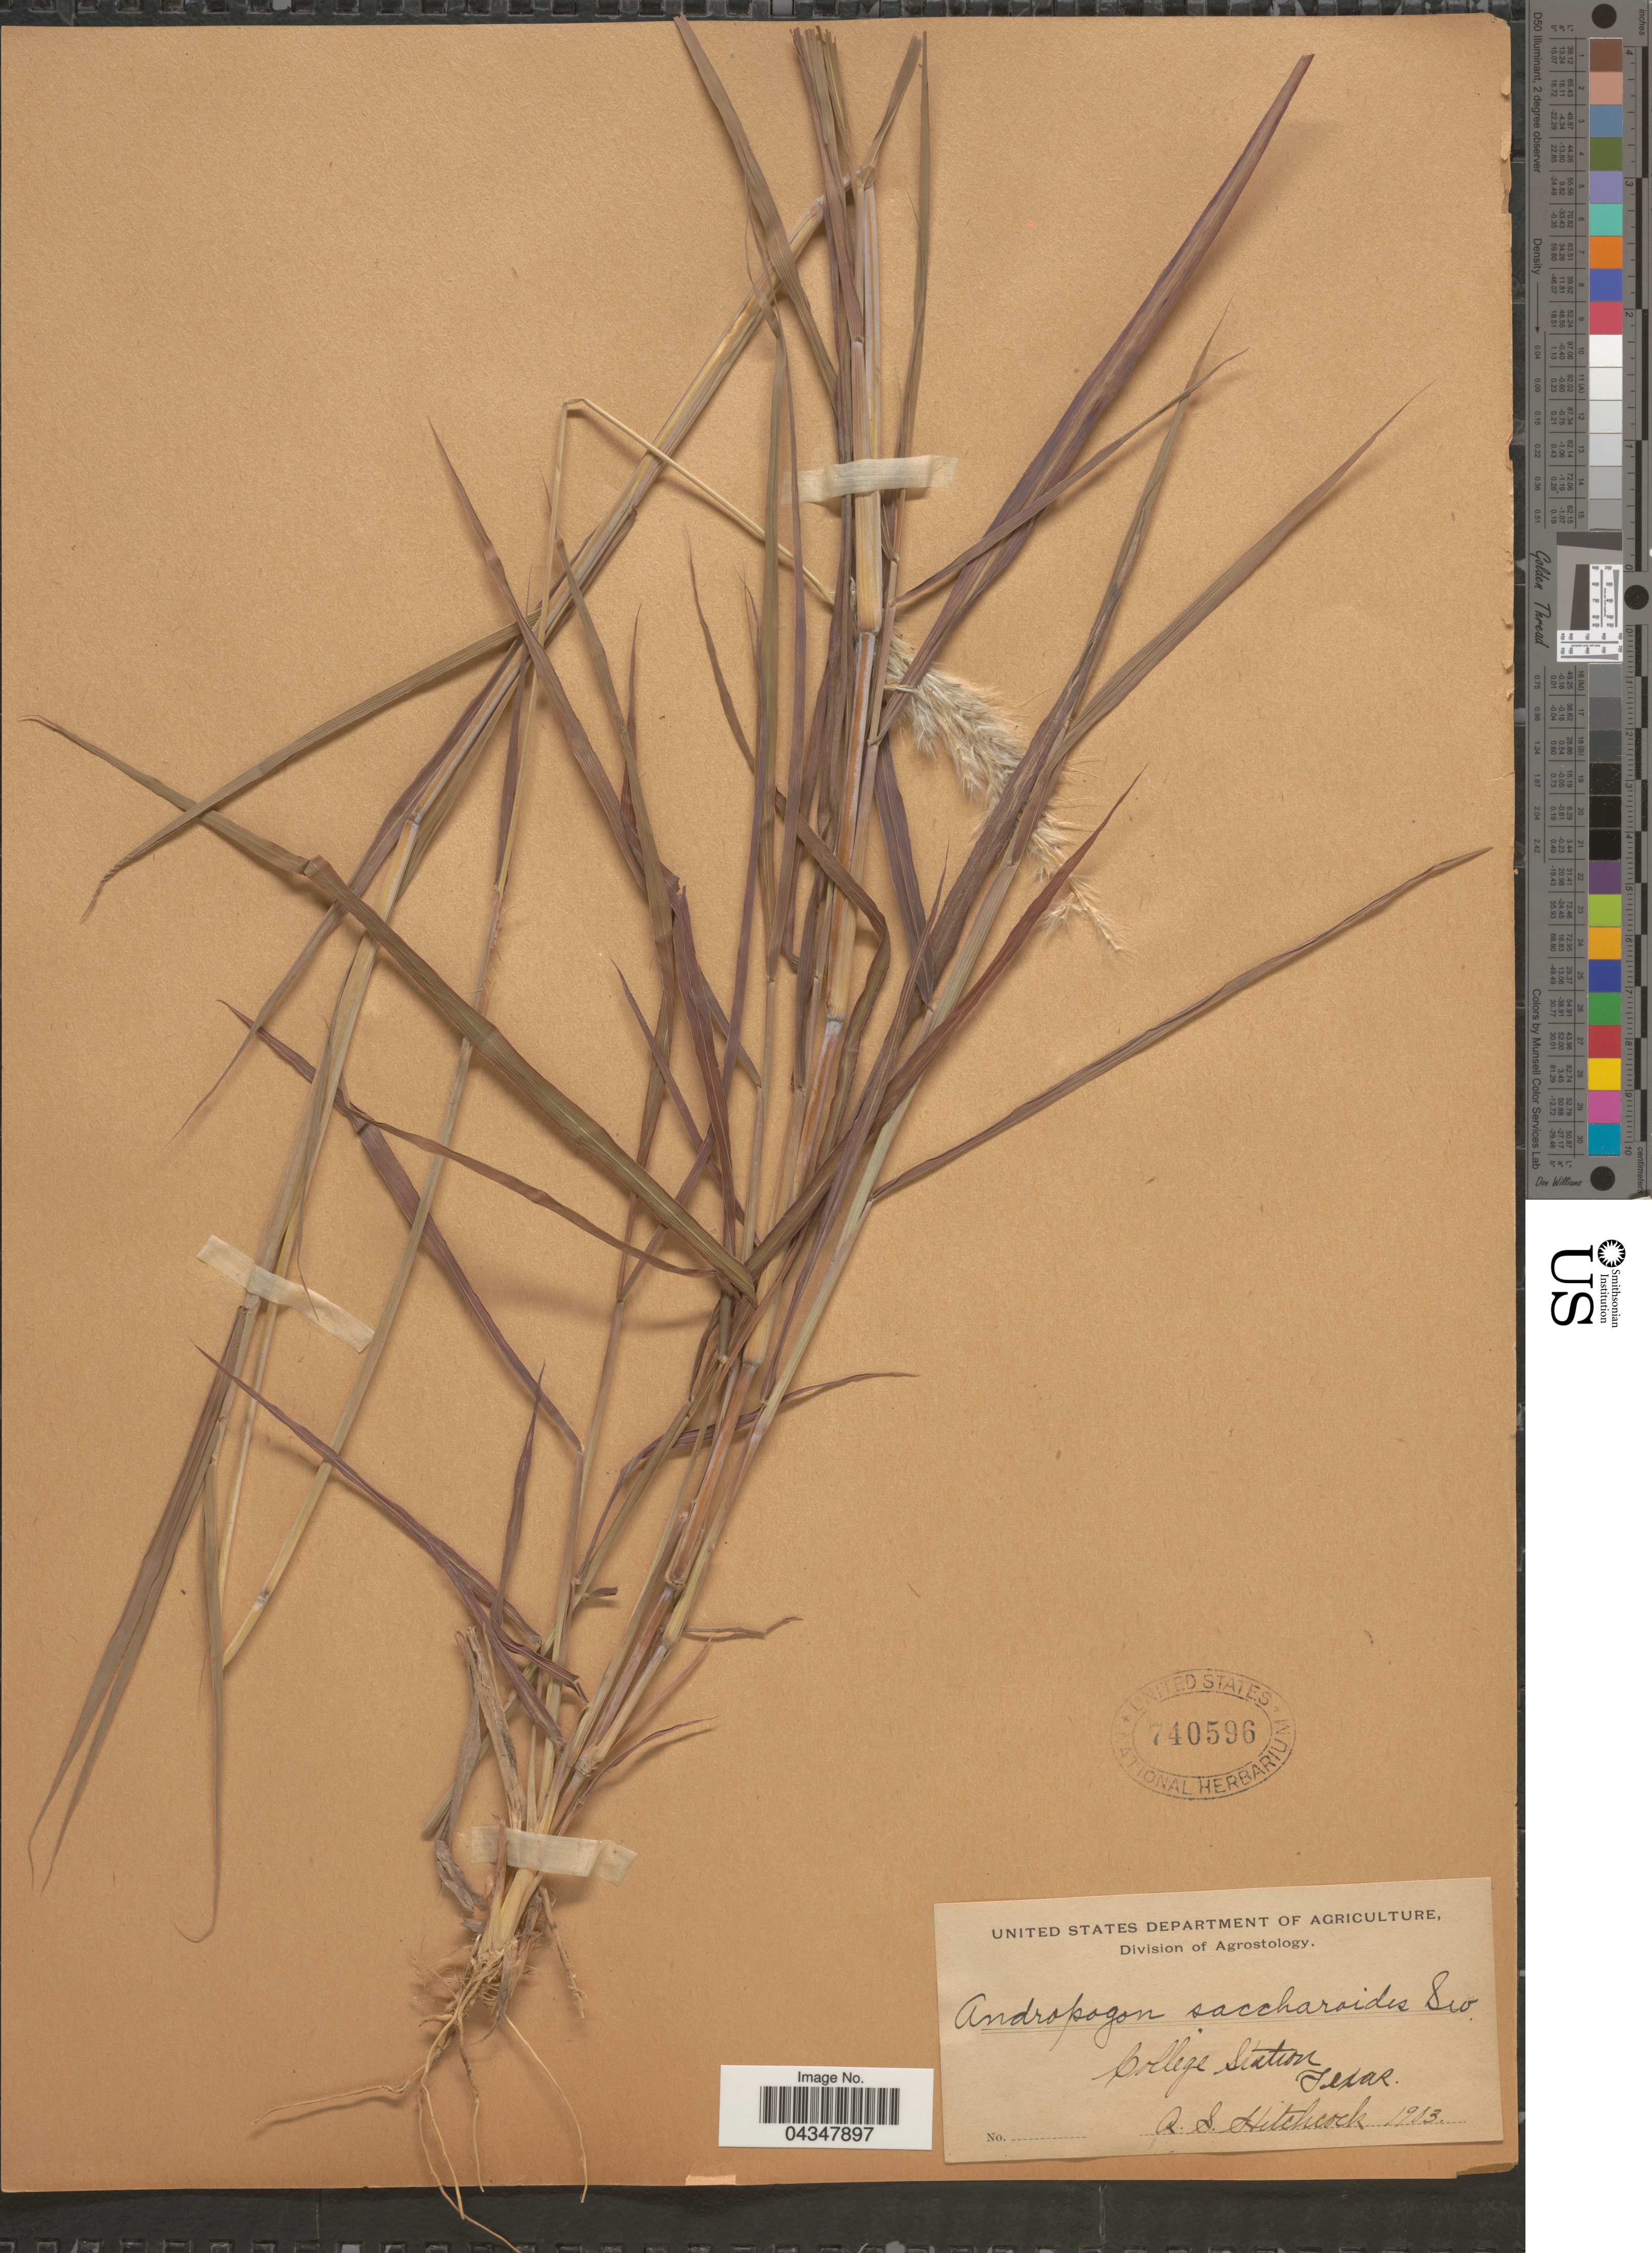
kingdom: Plantae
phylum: Tracheophyta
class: Liliopsida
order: Poales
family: Poaceae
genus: Bothriochloa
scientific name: Bothriochloa saccharoides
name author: (Sw.) Rydb.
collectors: A. S. Hitchcock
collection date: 1903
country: United States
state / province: Texas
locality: College Station.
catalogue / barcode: US 740596